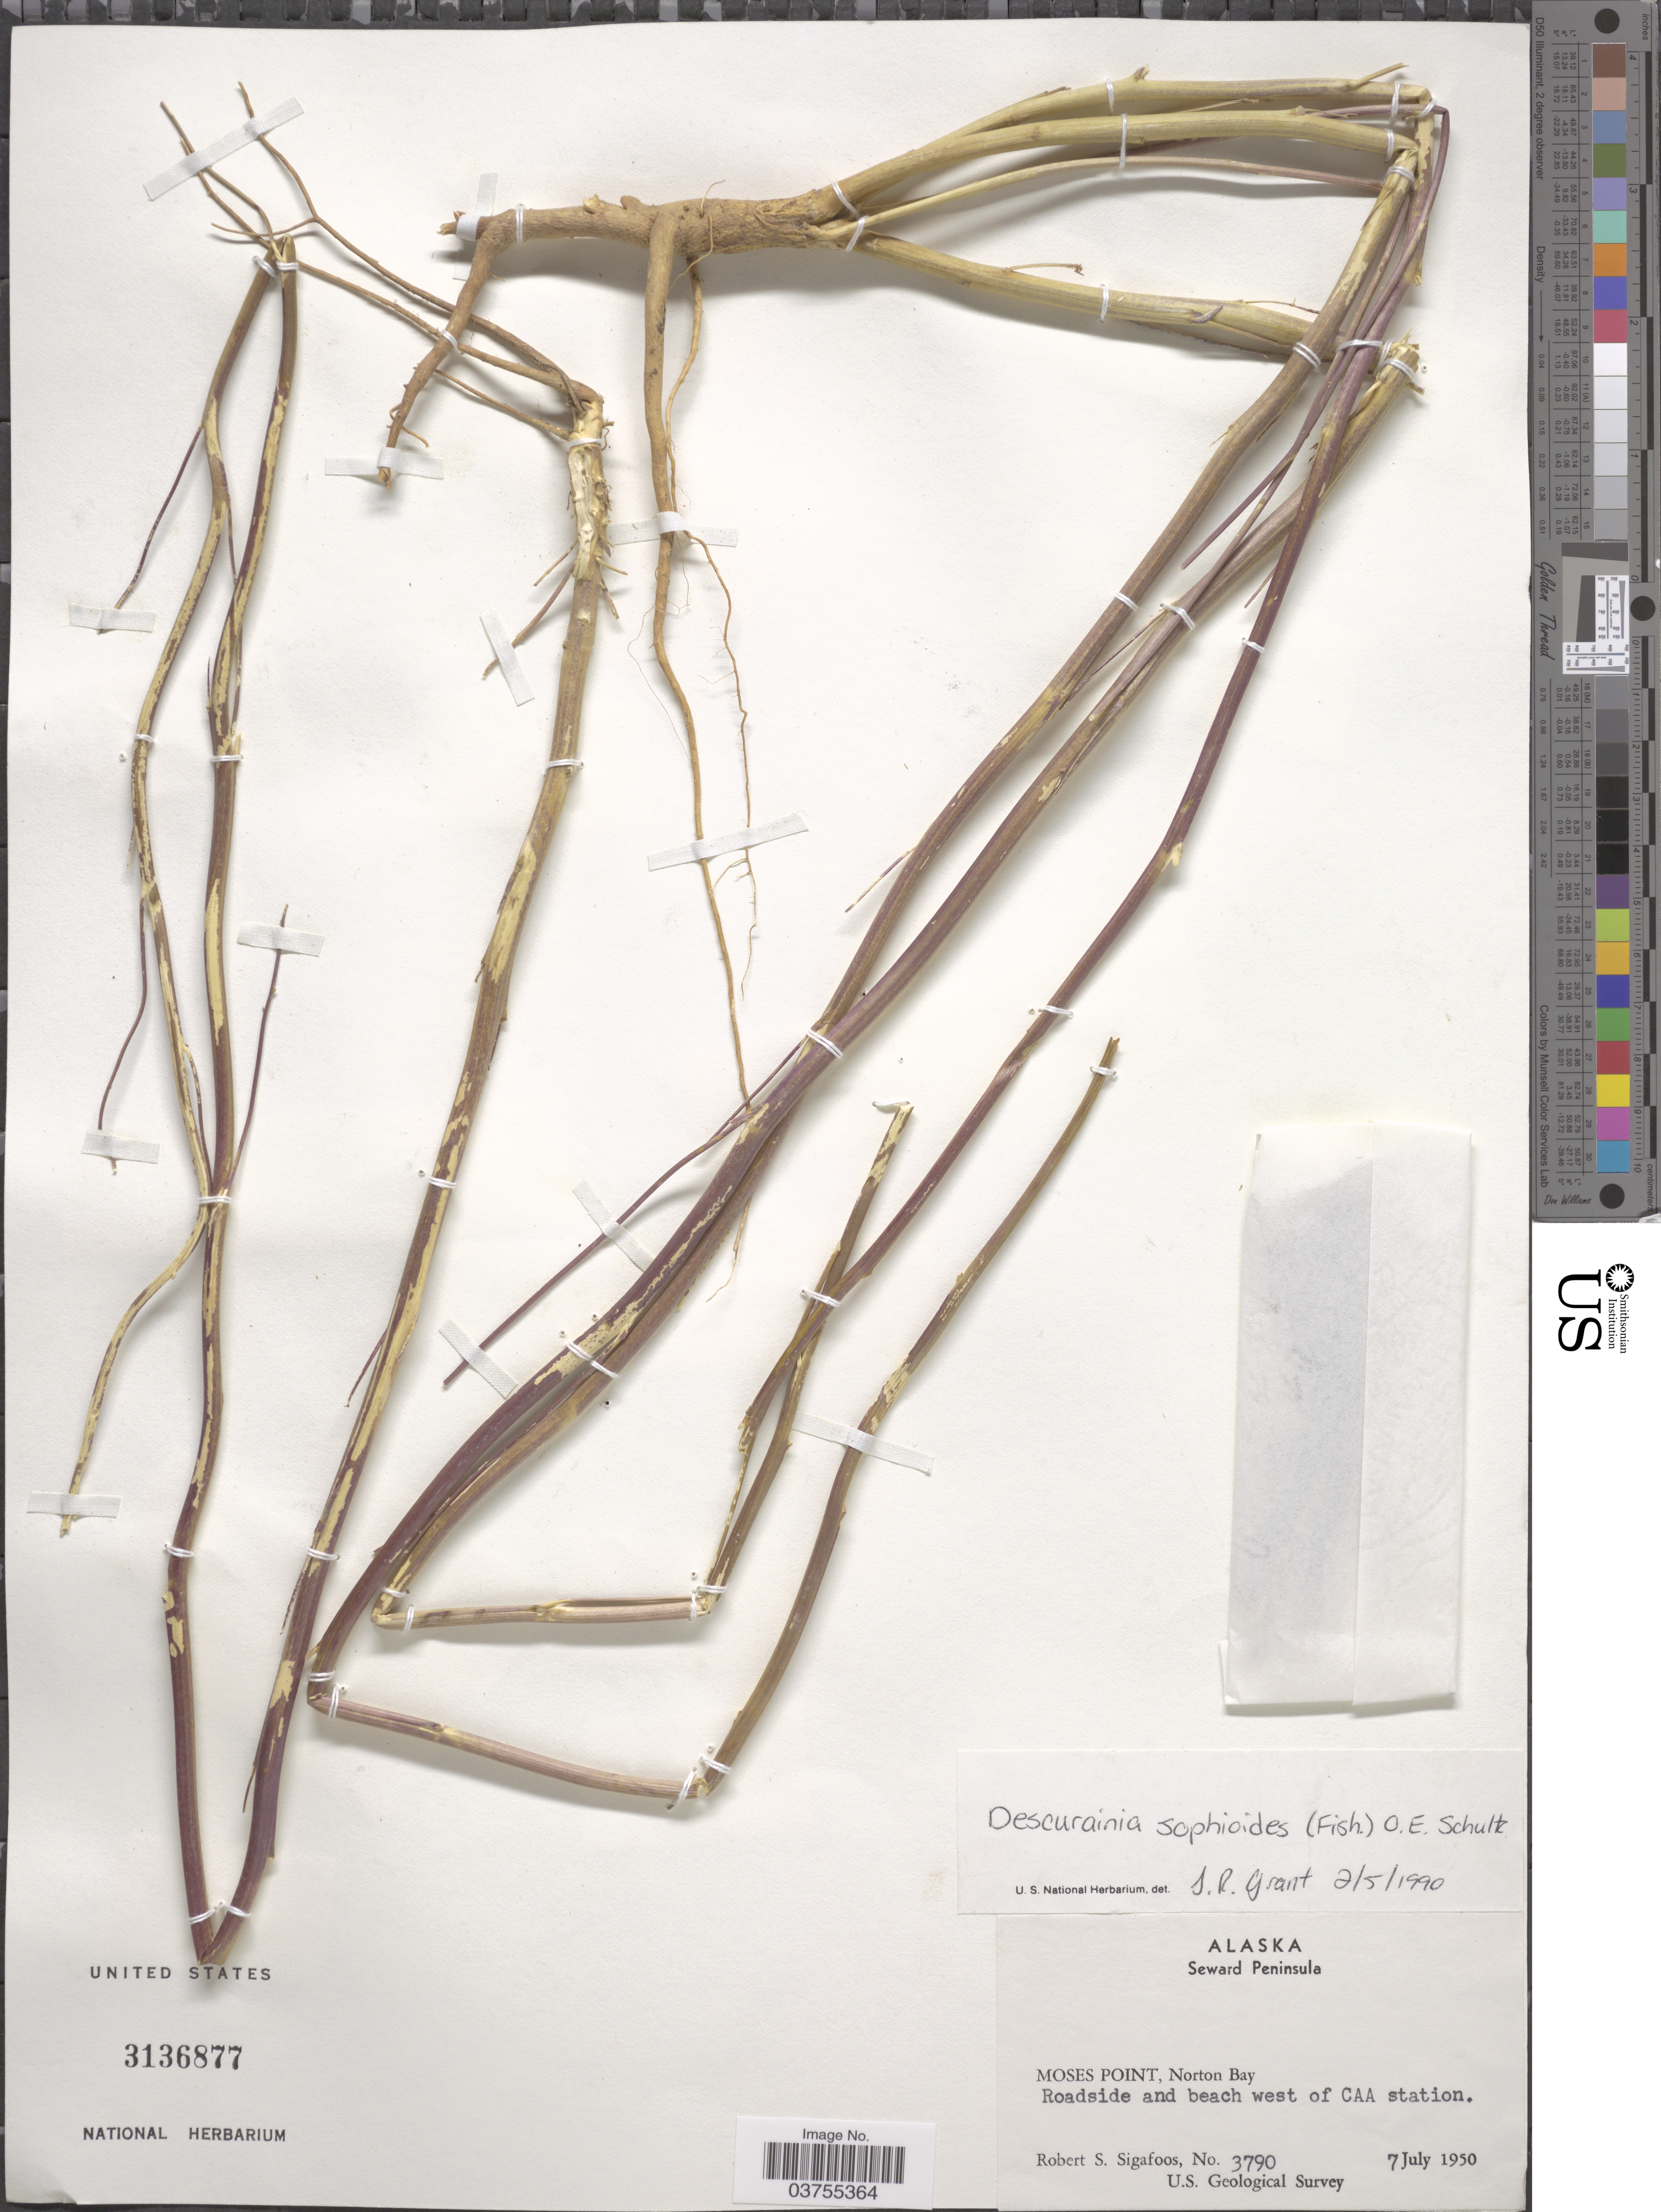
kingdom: Plantae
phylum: Tracheophyta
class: Magnoliopsida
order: Brassicales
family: Brassicaceae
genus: Descurainia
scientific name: Descurainia sophioides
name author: (Fisch.) O.E. Schultz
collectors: R. Sigafoos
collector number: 3790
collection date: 1950-07-07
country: United States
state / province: Alaska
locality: Seward Peninsula. Moses Point, Norton Bay. Roadside and beach west of CAA station.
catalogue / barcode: US 3136877